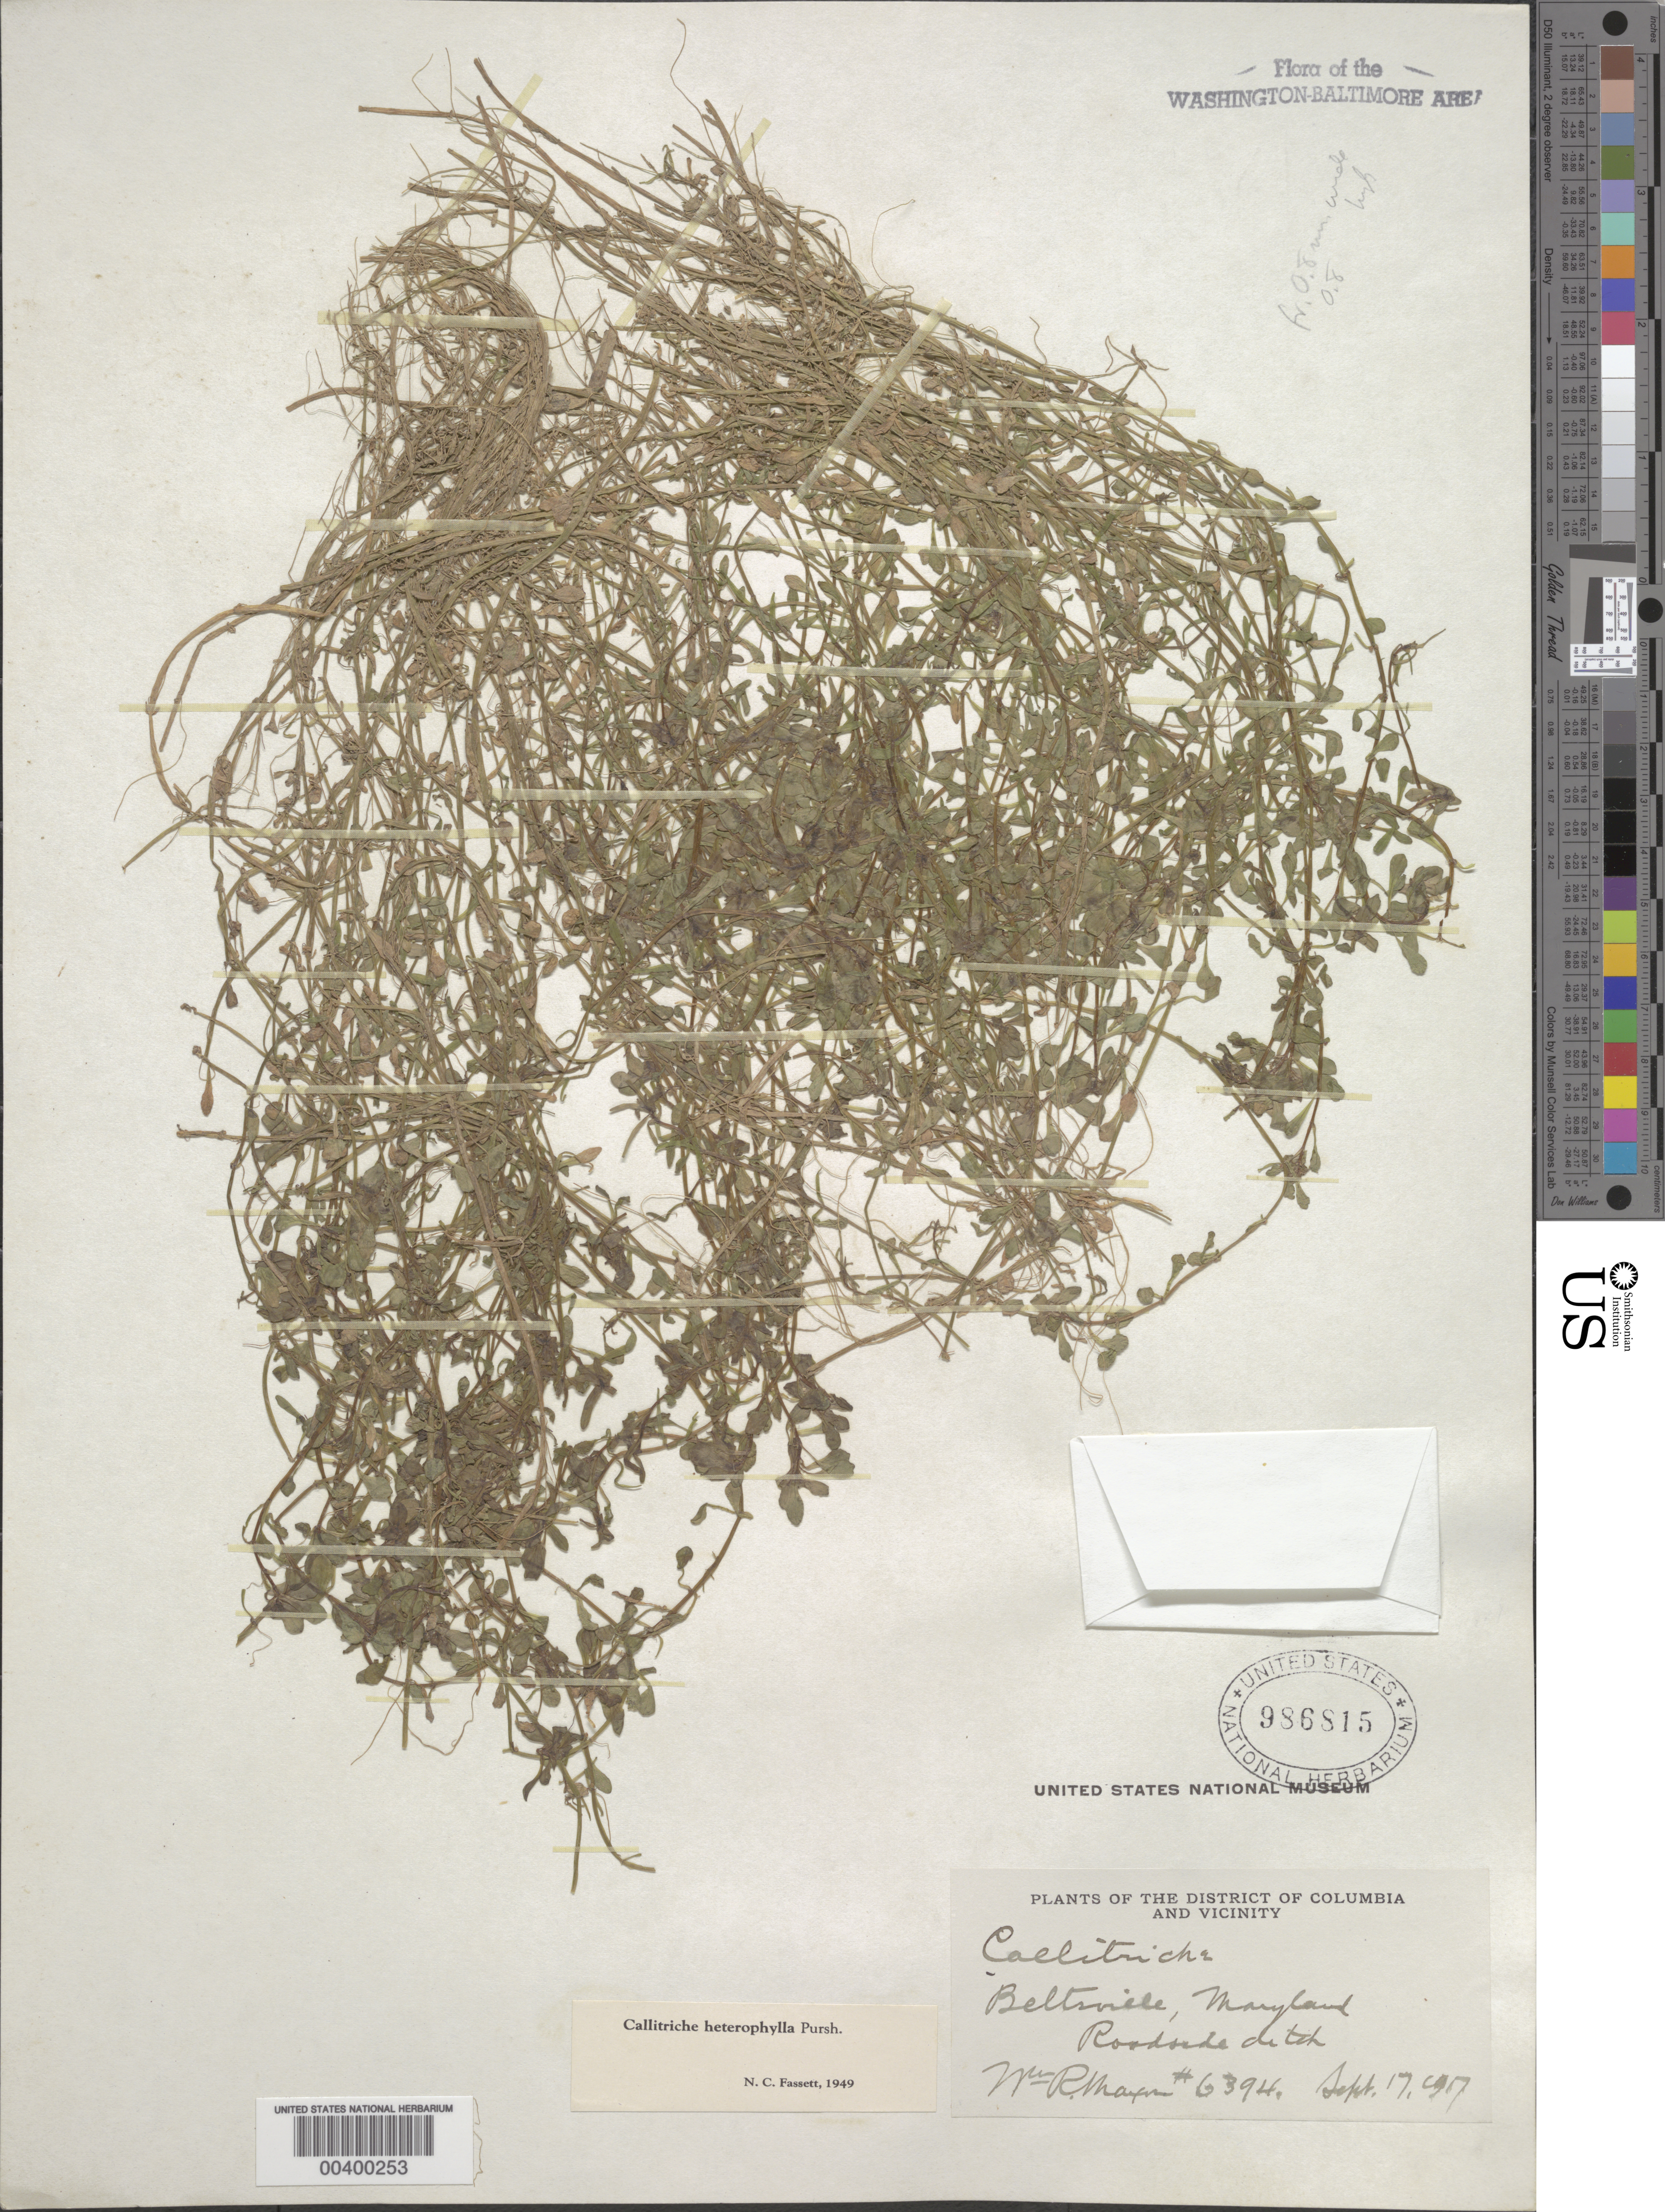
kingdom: Plantae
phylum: Tracheophyta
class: Magnoliopsida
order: Lamiales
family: Plantaginaceae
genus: Callitriche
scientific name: Callitriche heterophylla Pursh emend. Darby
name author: Pursh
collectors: W. R. Maxon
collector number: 6394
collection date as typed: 17 Sep 1917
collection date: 1917-09-17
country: United States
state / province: Maryland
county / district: Prince George's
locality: Beltsville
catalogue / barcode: US 986815